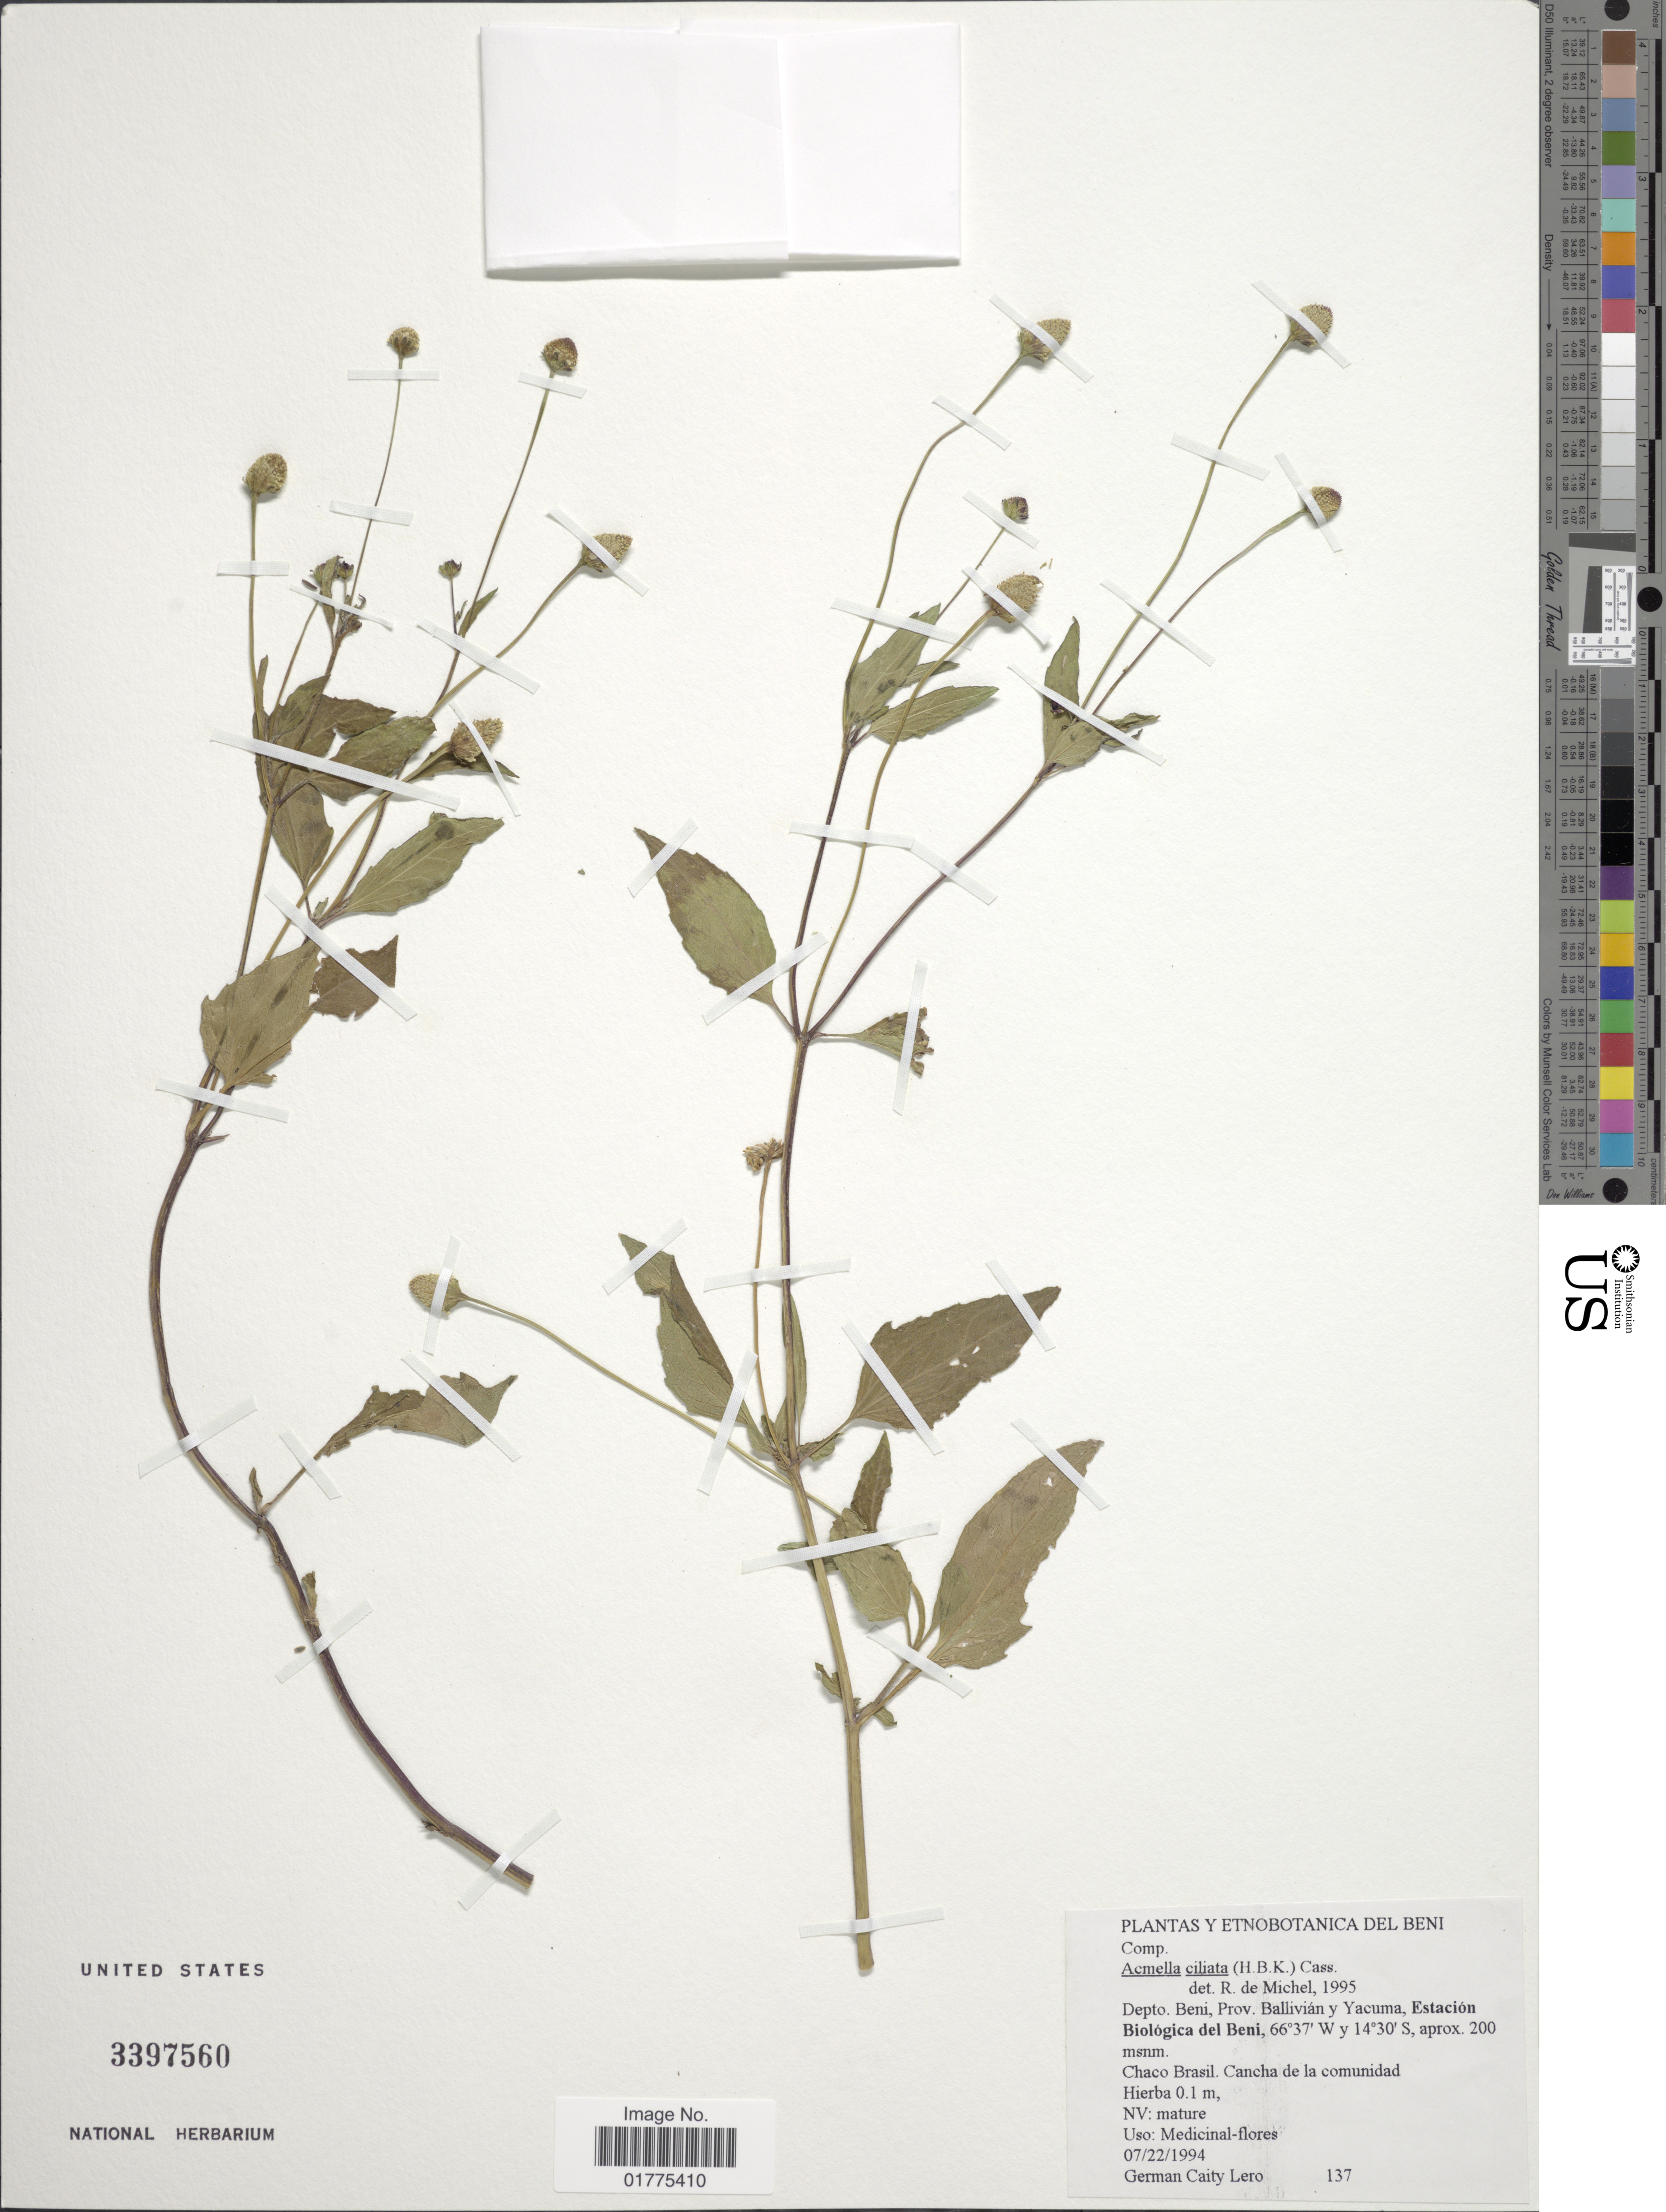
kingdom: Plantae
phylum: Tracheophyta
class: Magnoliopsida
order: Asterales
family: Asteraceae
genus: Acmella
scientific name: Acmella ciliata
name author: (Kunth) Cass.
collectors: G. C. Lero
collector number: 137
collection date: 1994-07-22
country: Bolivia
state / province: Beni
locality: Depto, Beni, Prov. Ballivan y Yacuma, Estacion Biolgica del Beni, Chaco Brasil, Cancha de la comunidad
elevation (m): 200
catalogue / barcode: US 3397560